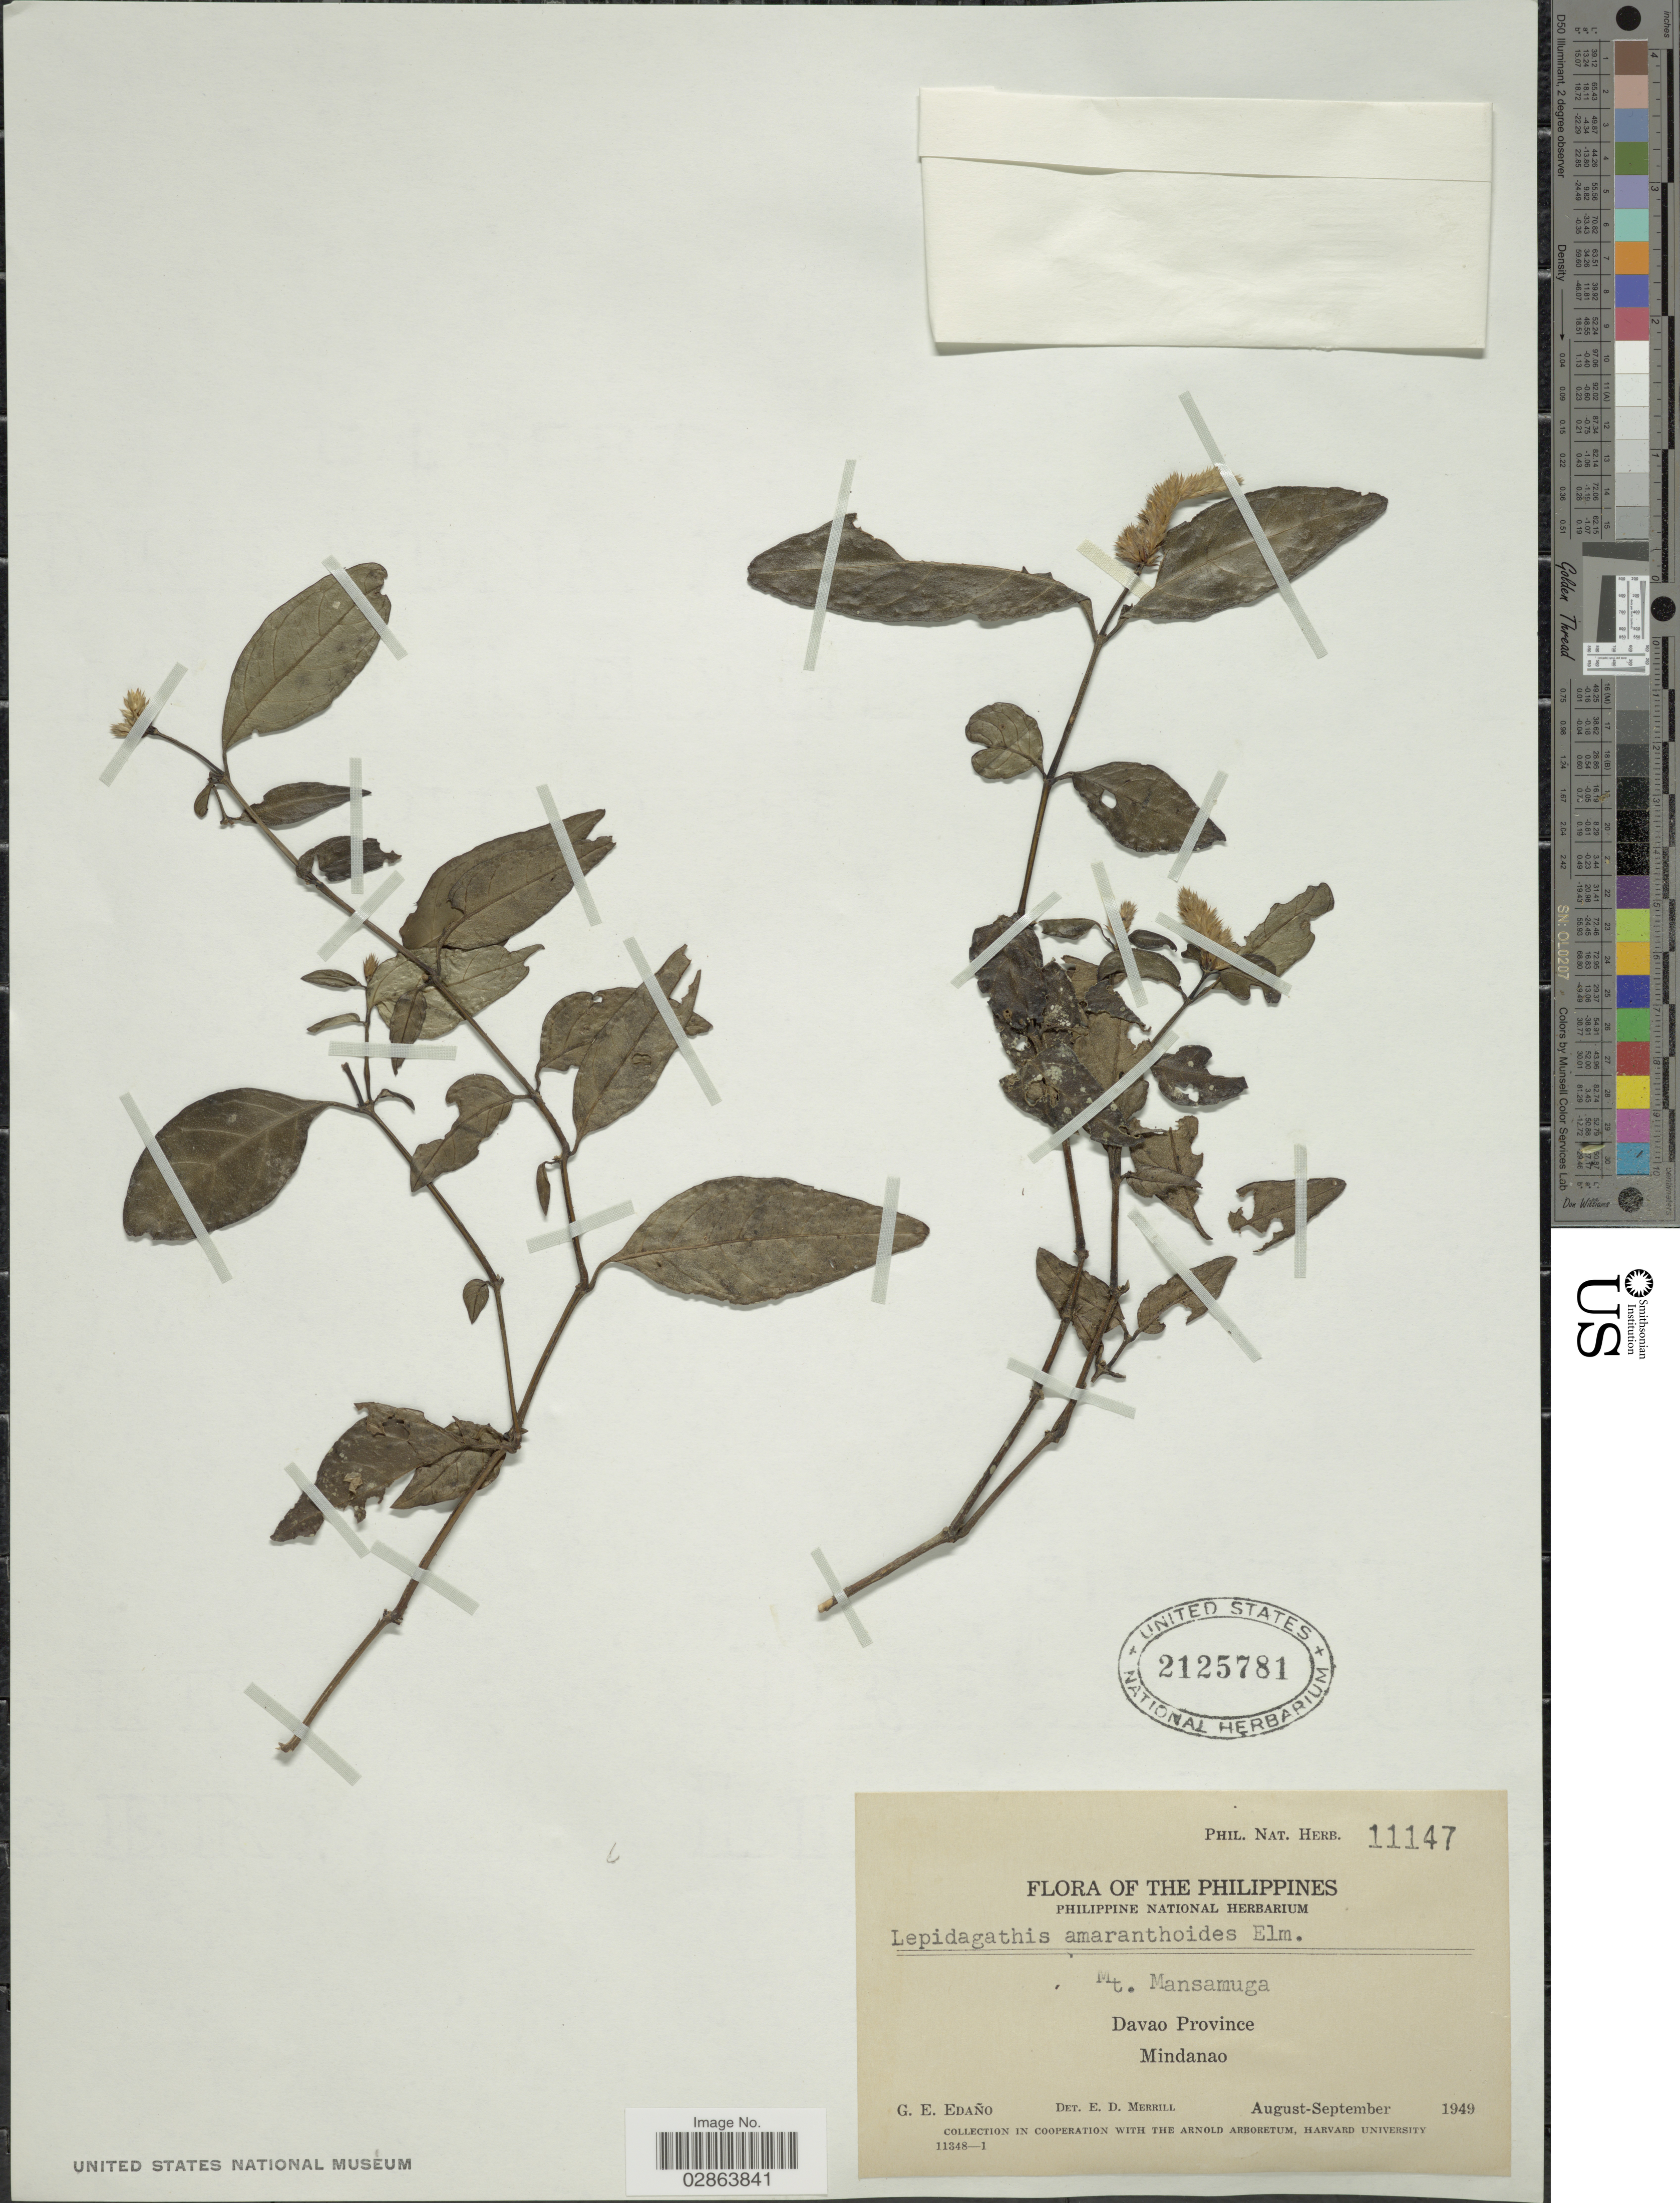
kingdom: Plantae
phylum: Tracheophyta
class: Magnoliopsida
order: Lamiales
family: Acanthaceae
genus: Lepidagathis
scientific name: Lepidagathis amaranthoides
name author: Elmer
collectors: G. E. Edaño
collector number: Phil. Nat. Herb. 11147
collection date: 1949-08/1949-09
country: Philippines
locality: Mt. Mansamuga, Davao Province, Mindanao.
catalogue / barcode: US 2125781